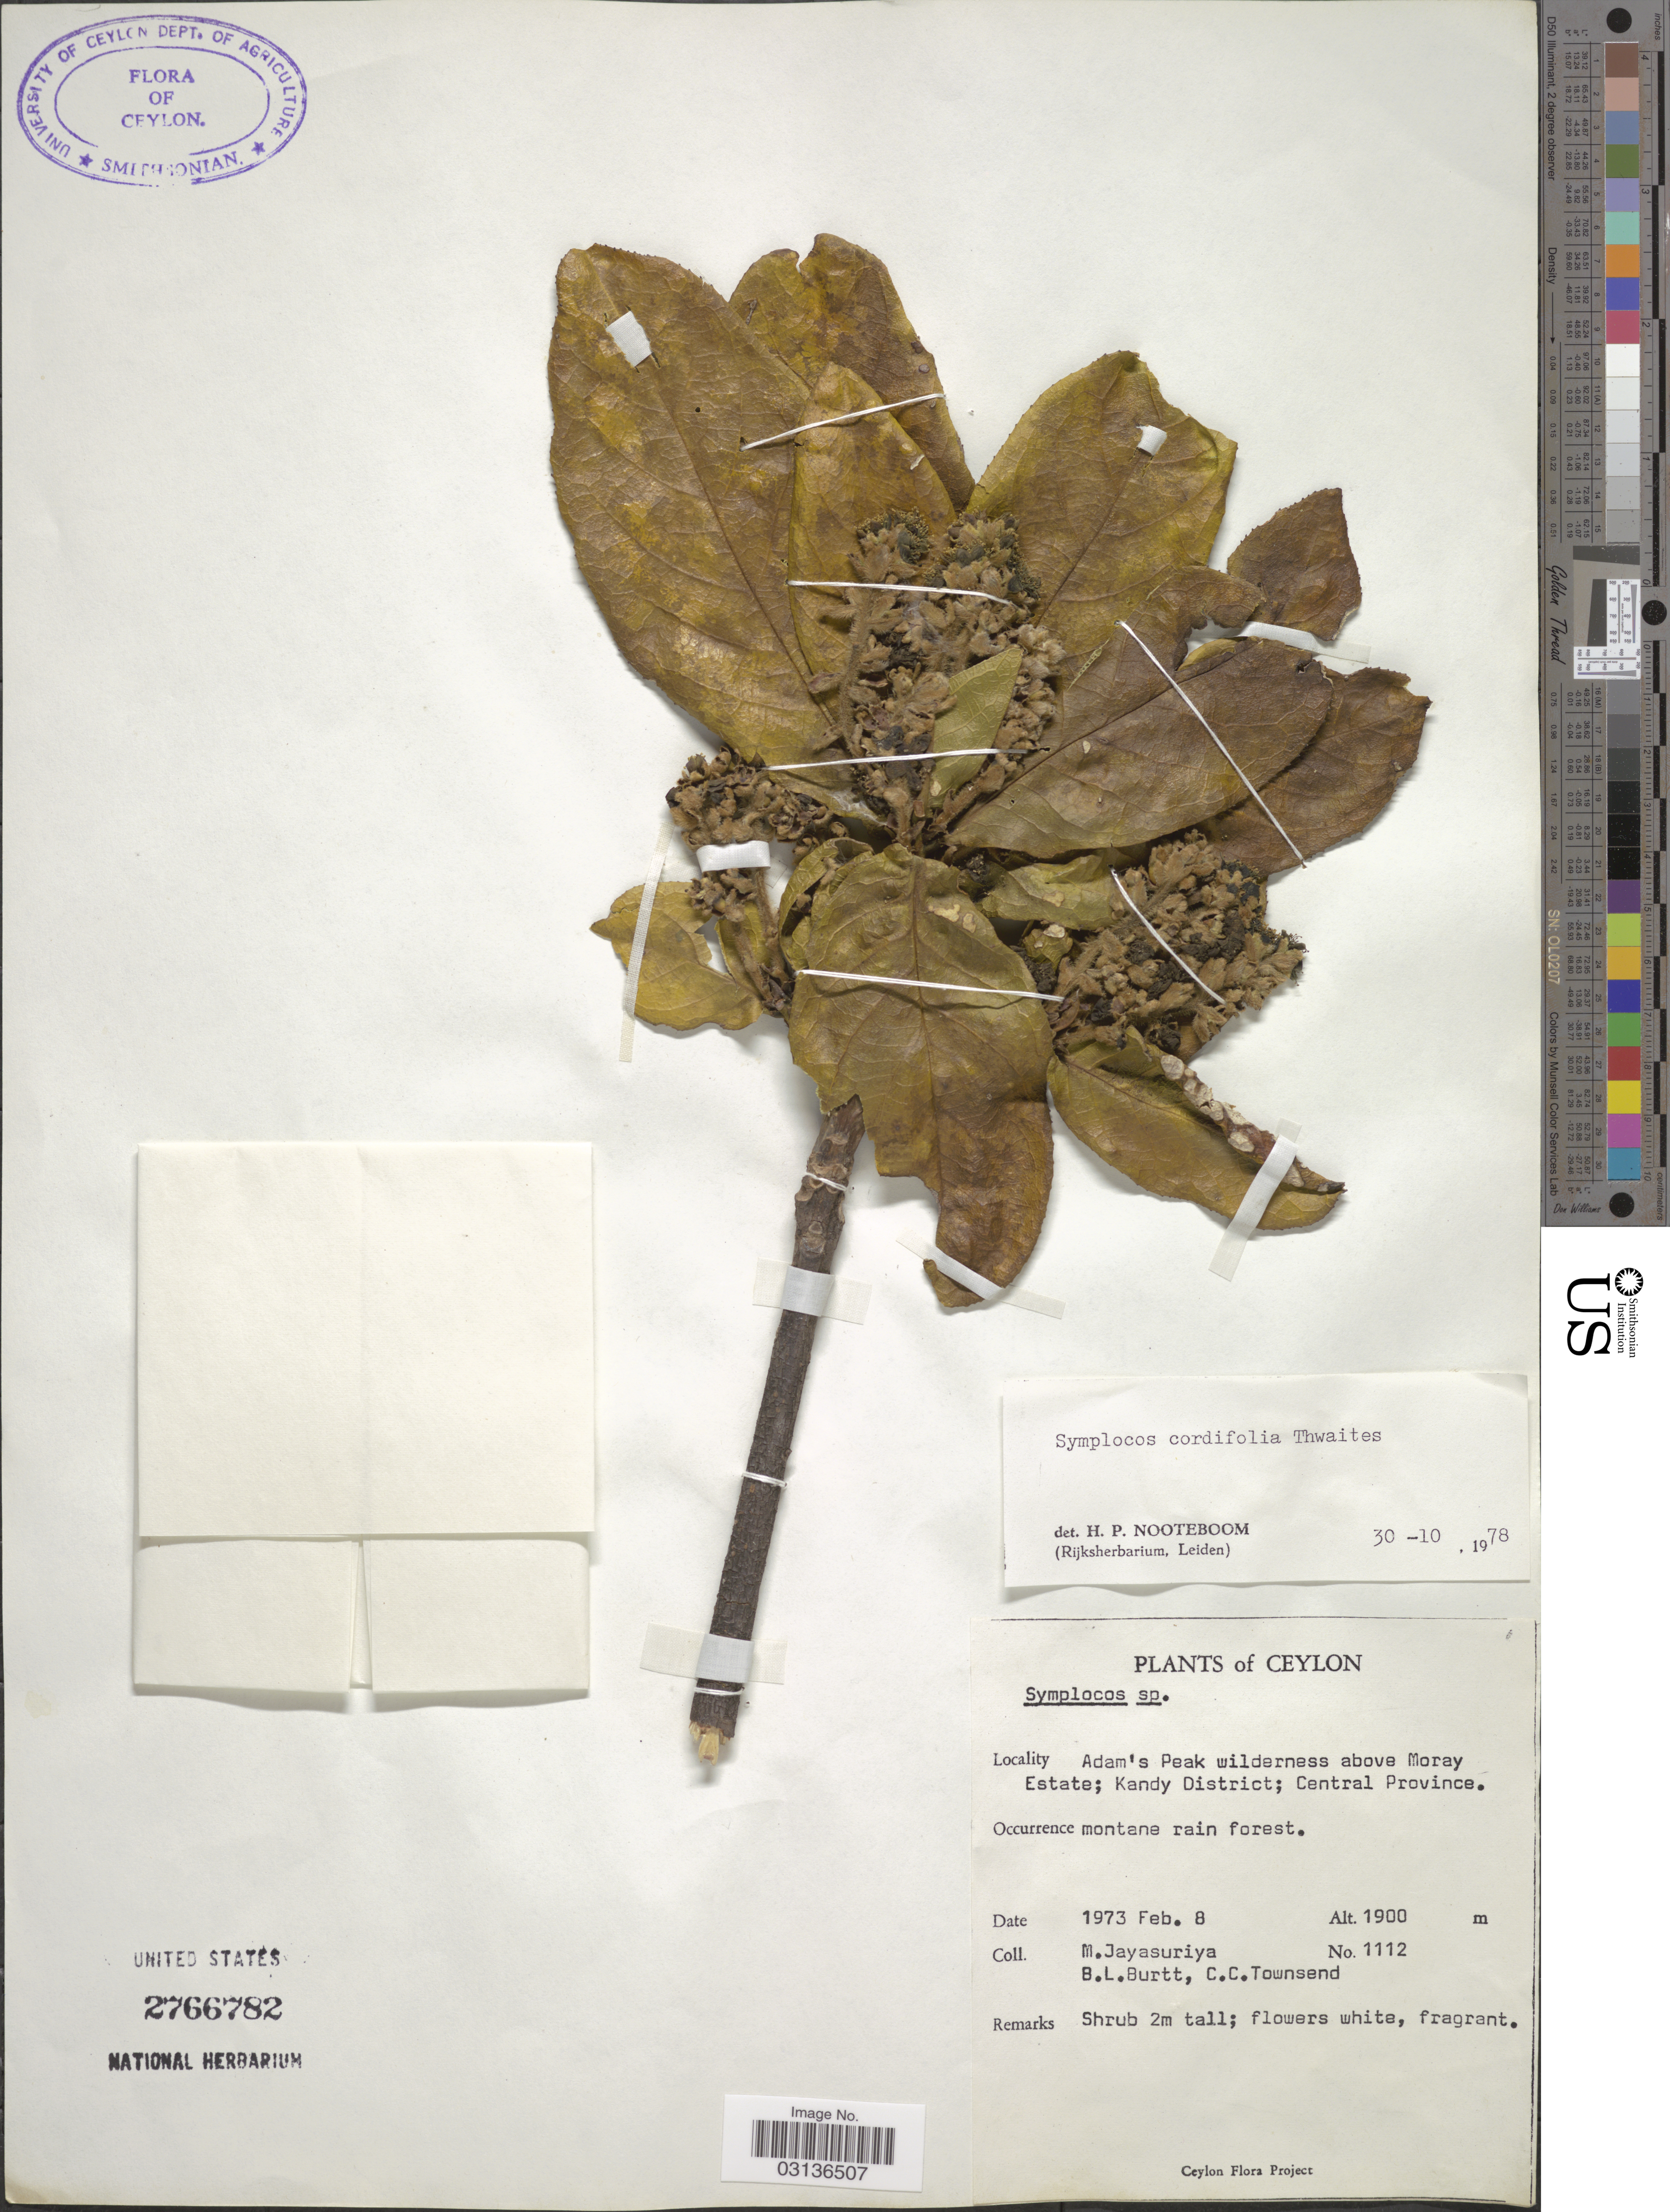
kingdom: Plantae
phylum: Tracheophyta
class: Magnoliopsida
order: Ericales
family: Symplocaceae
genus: Symplocos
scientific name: Symplocos cordifolia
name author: Thwaites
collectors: M. Jayasuriya, B. L. Burtt & C. C. Townsend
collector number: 1112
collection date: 1973-02-08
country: Sri Lanka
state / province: Central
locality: Ceylon. Adam's Peak wilderness above Moray Estate; Kandy District.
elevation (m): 1900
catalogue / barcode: US 2766782